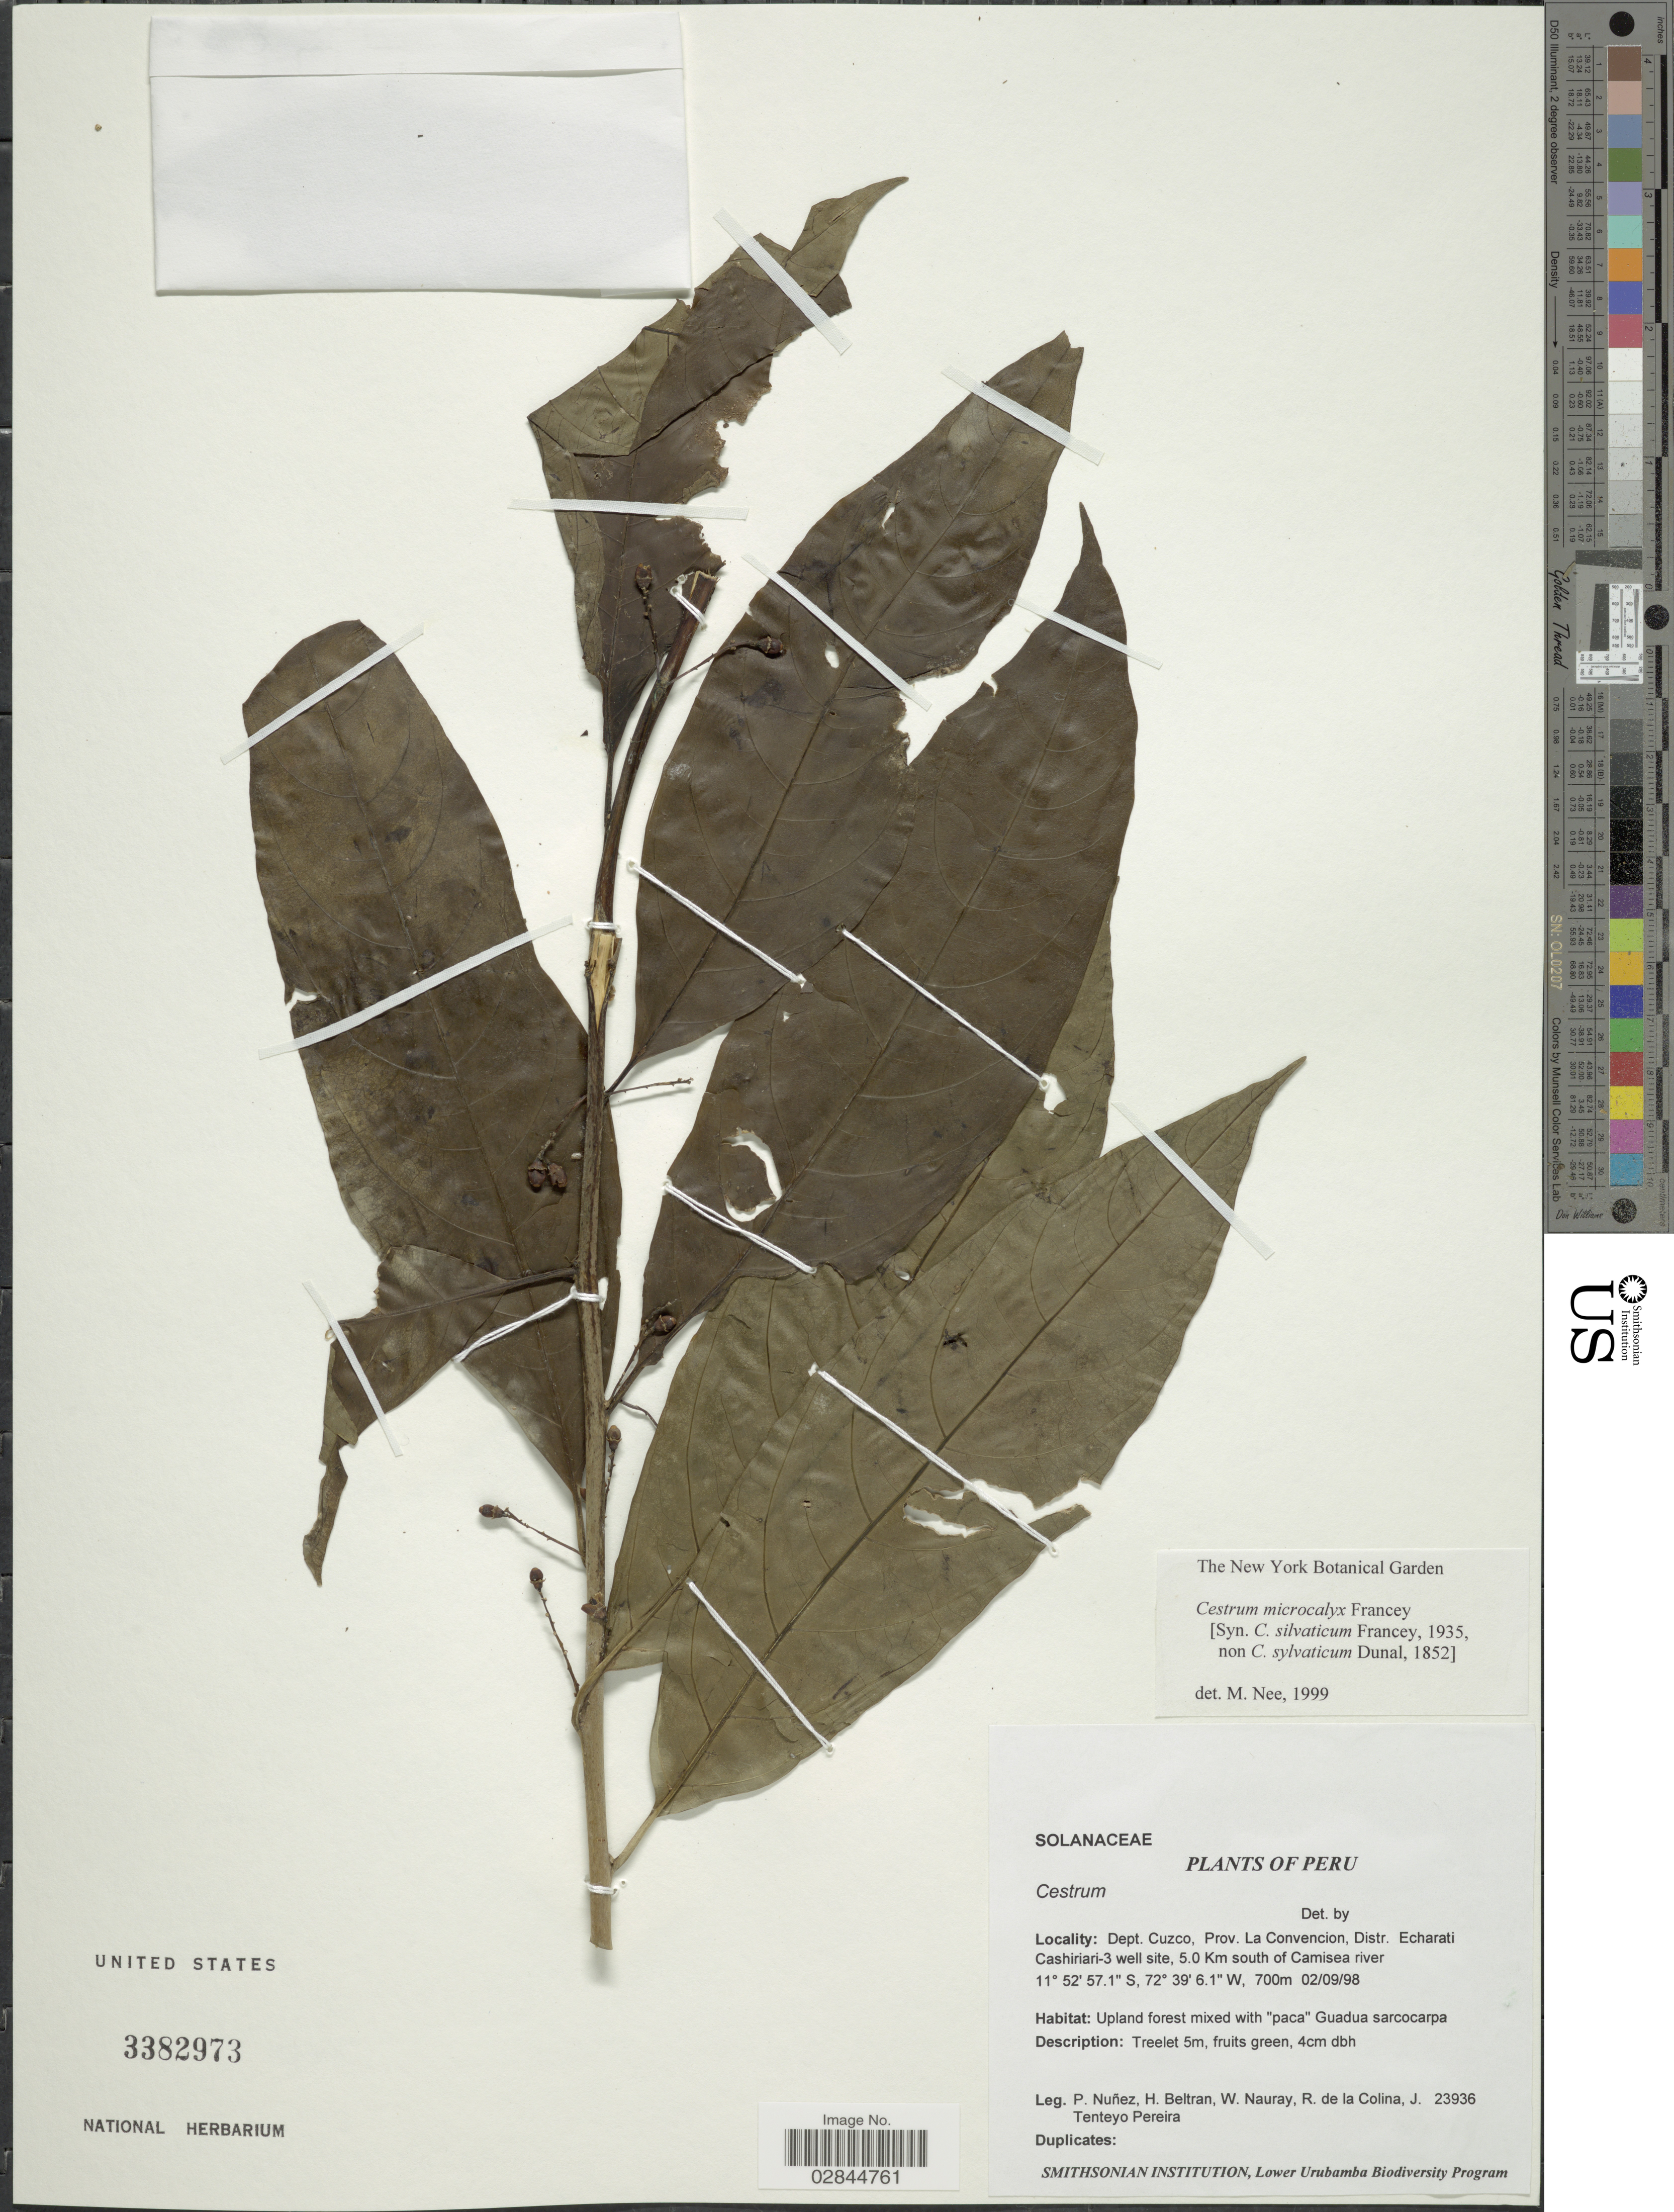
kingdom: Plantae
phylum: Tracheophyta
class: Magnoliopsida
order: Solanales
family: Solanaceae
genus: Cestrum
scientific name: Cestrum microcalyx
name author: Francey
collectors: P. Nuñez V., H. Beltran, W. Nauray, R. de La Colina & J. T. Pereira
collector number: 23936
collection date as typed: Transcribed d/m/y: 2/9/98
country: Peru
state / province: Cusco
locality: Dept. Cuzco, Prov. La Convencion, Distr. Echarati Cashiriari-3 well site, 5.0 Km south of Camisea river.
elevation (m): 700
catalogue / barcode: US 3382973